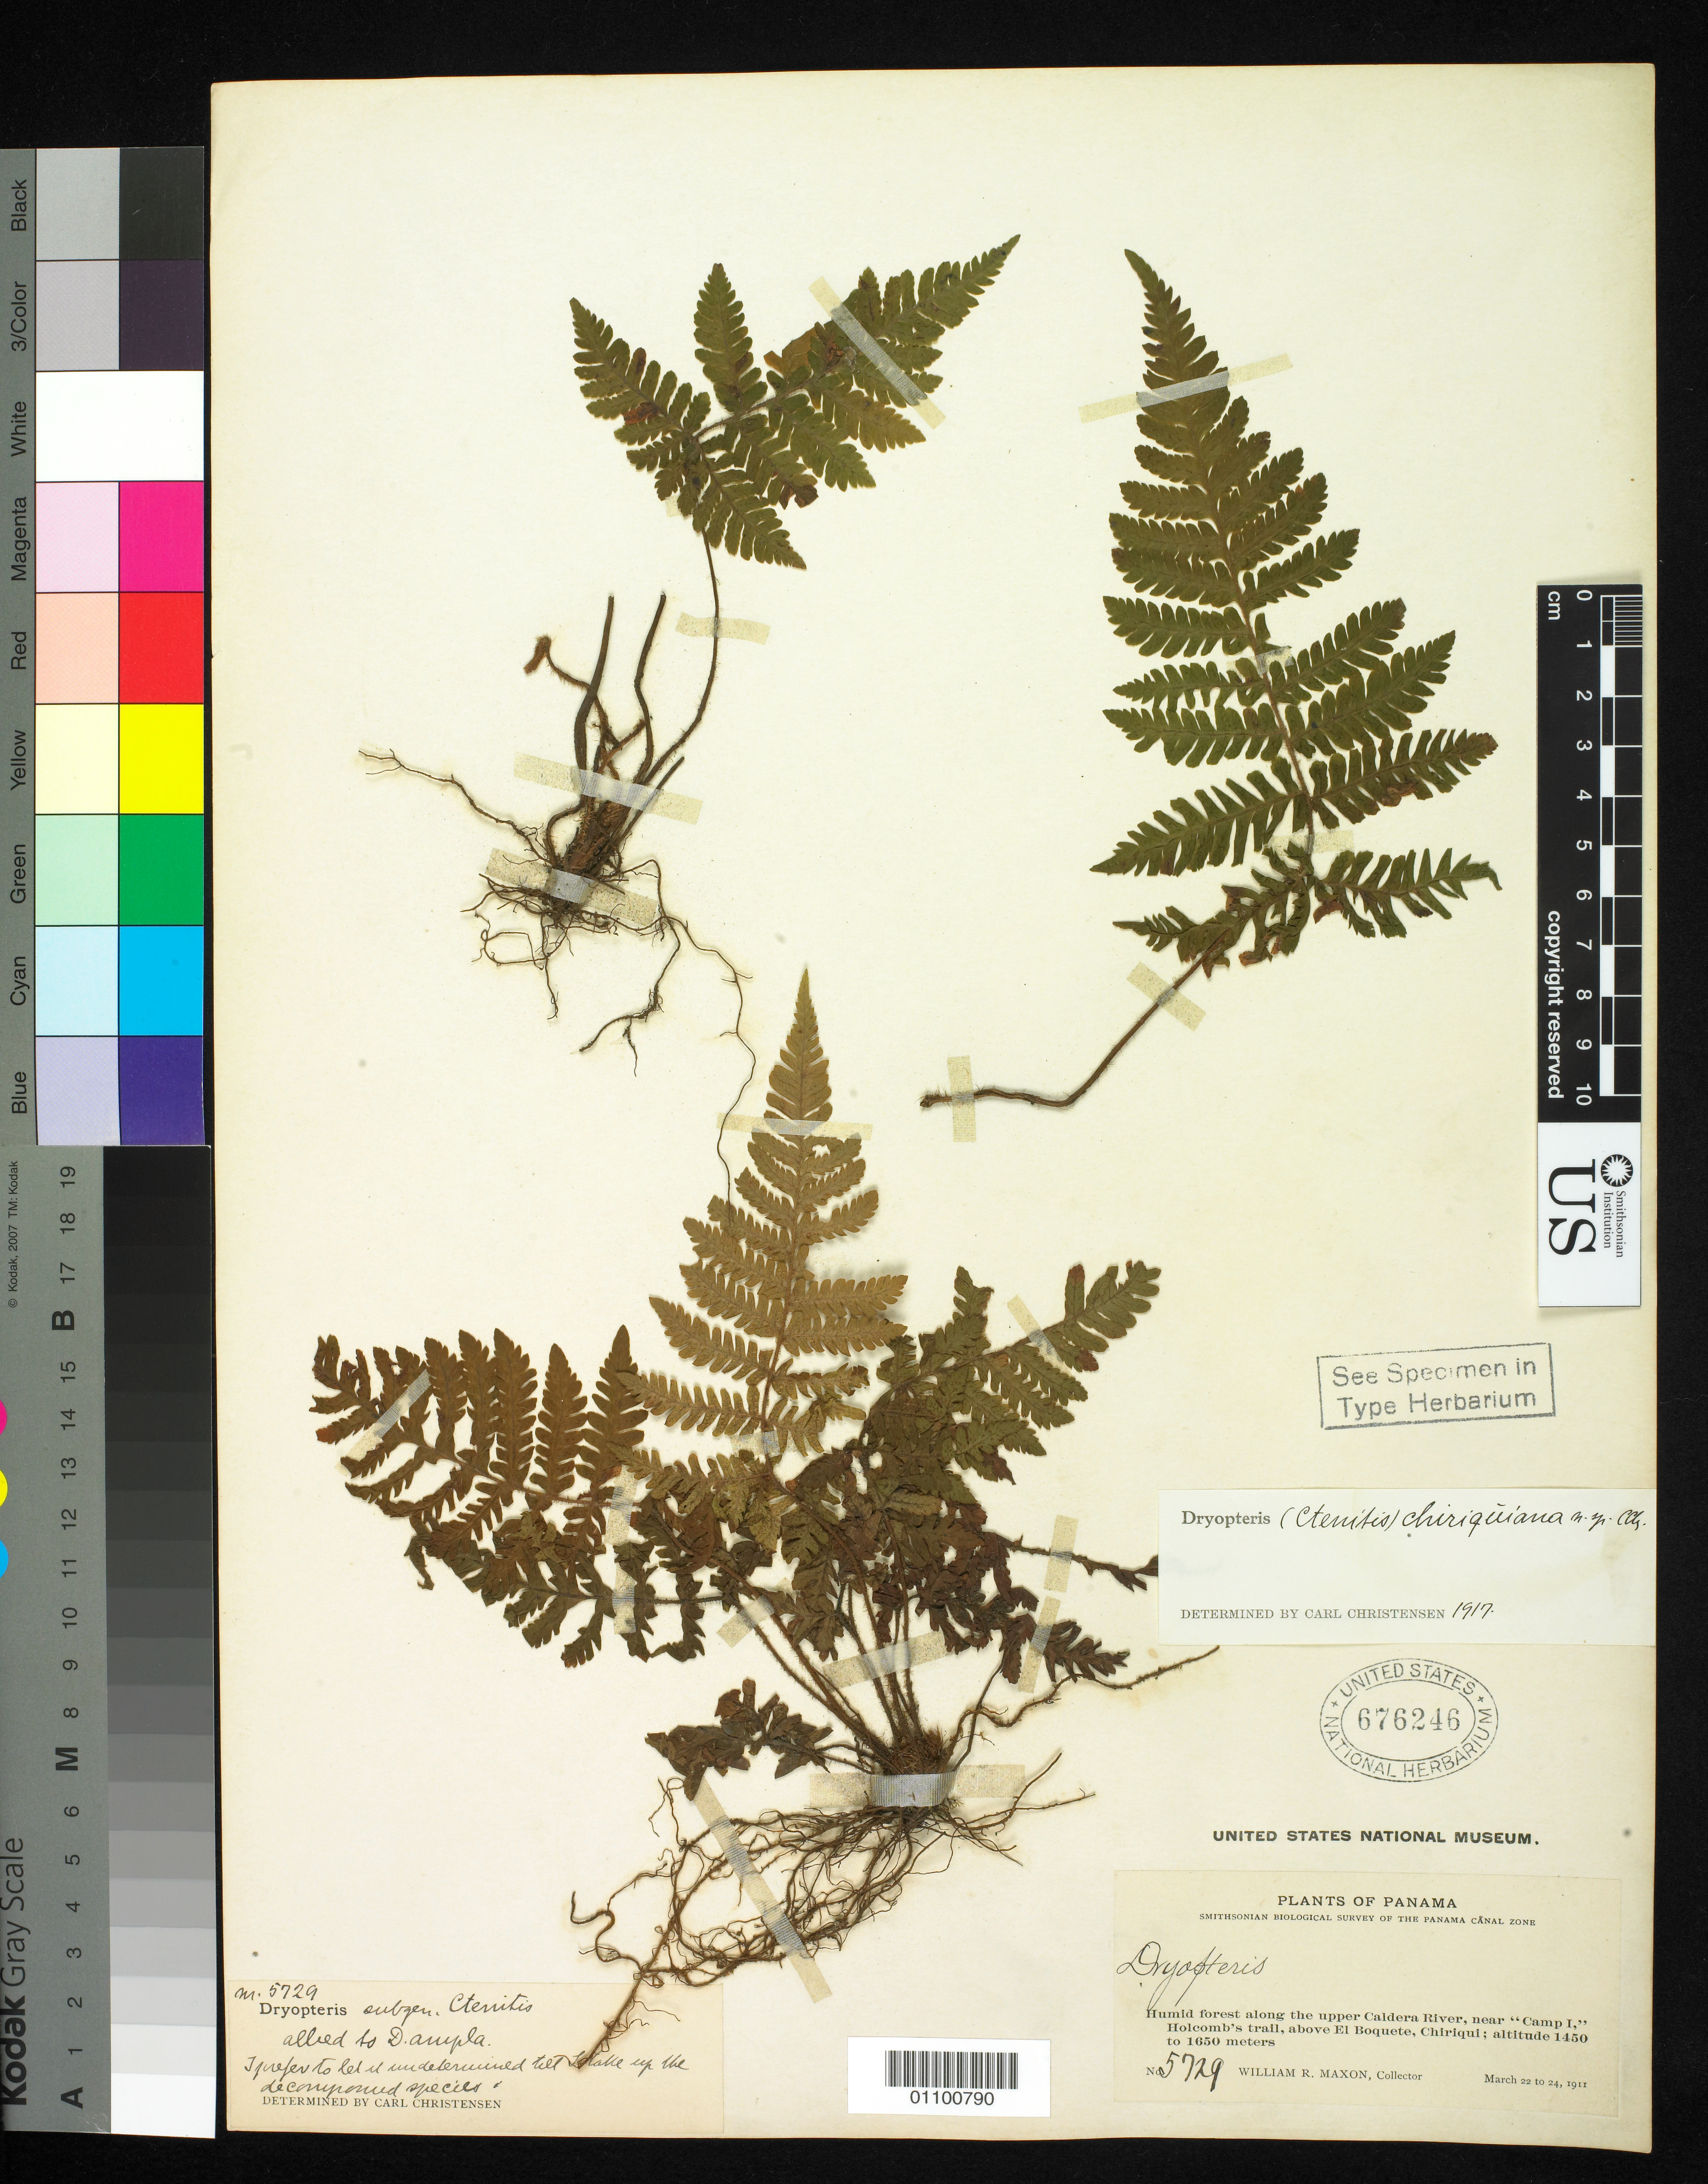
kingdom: Plantae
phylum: Tracheophyta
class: Polypodiopsida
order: Polypodiales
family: Dryopteridaceae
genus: Dryopteris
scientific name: Dryopteris chiriquiana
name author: C. Chr.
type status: Isotype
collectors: W. R. Maxon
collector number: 5729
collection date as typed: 22 Mar 1911 to 24 Mar 1911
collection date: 1911-03-22/1911-03-24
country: Panama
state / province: Chiriquí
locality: Upper Caldera River, near camp 1, Holcomb's Trail, above El Boquete.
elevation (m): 1450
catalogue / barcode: US 676246